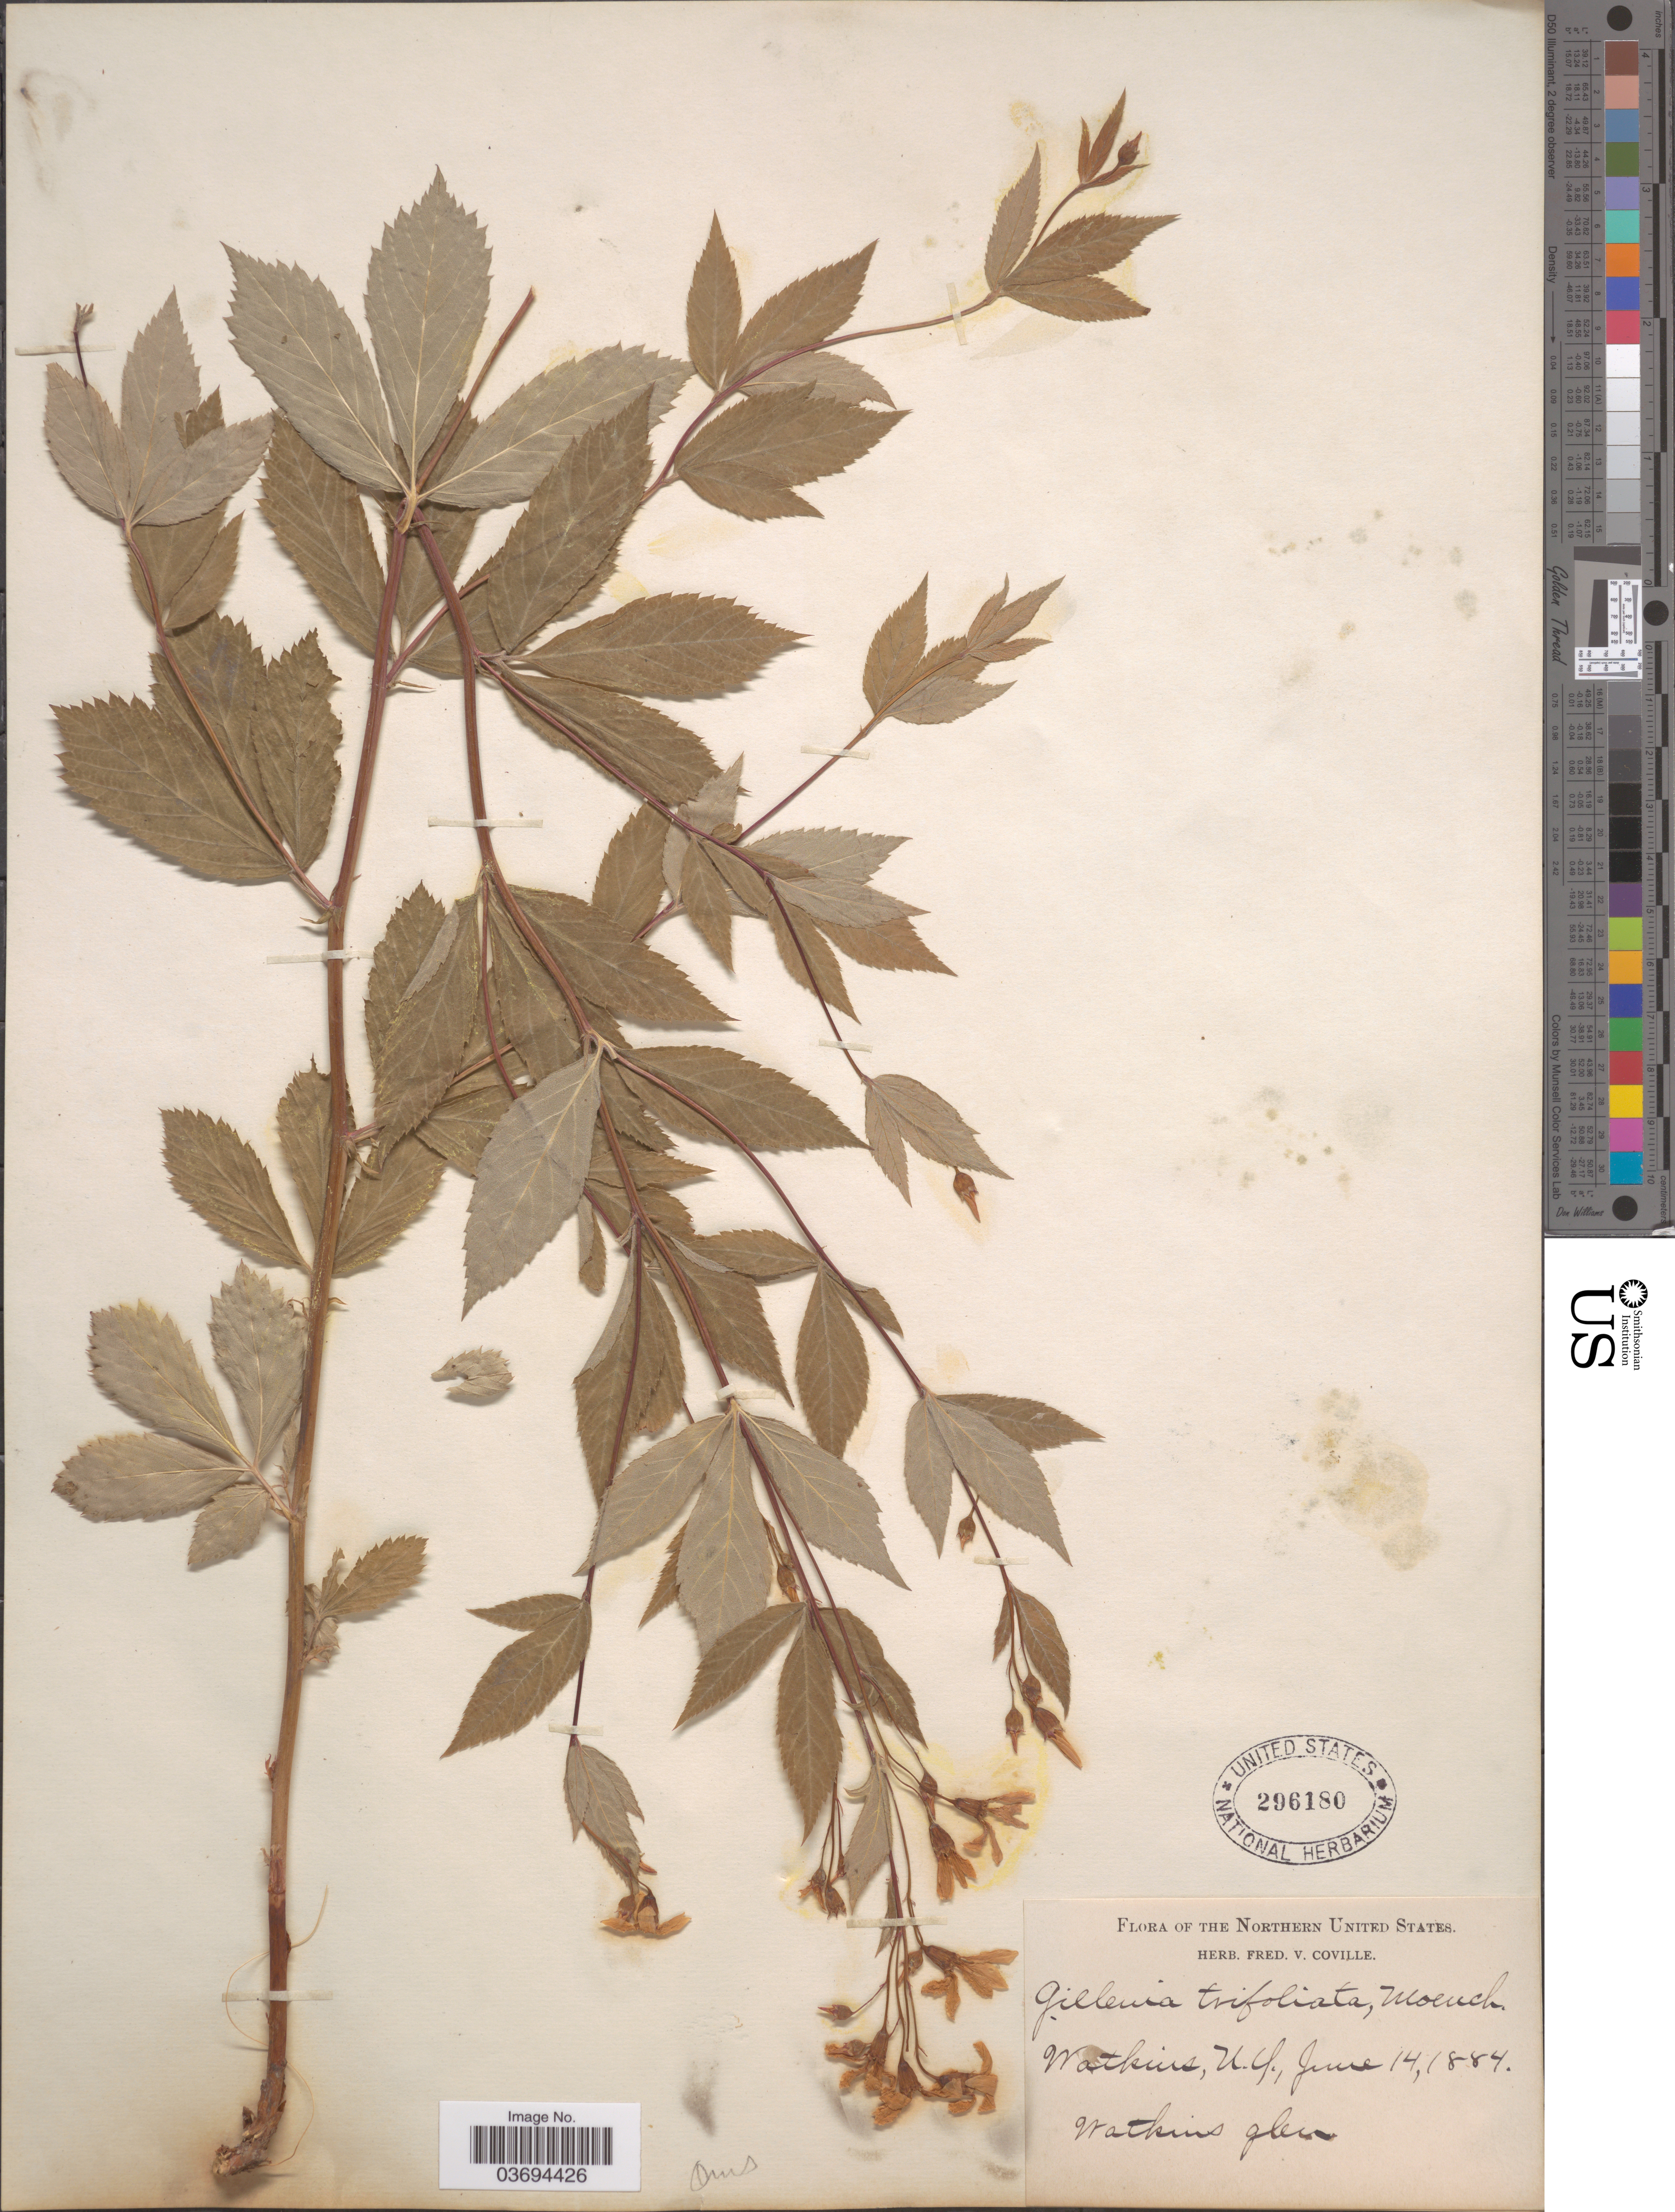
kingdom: Plantae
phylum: Tracheophyta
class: Magnoliopsida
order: Rosales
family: Rosaceae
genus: Gillenia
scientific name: Gillenia trifoliata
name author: (L.) Moench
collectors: ex herb. Fred. V. Coville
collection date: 1884-06-14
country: United States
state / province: New York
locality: Northern United States. Watkins, Watkins glen.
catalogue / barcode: US 296180